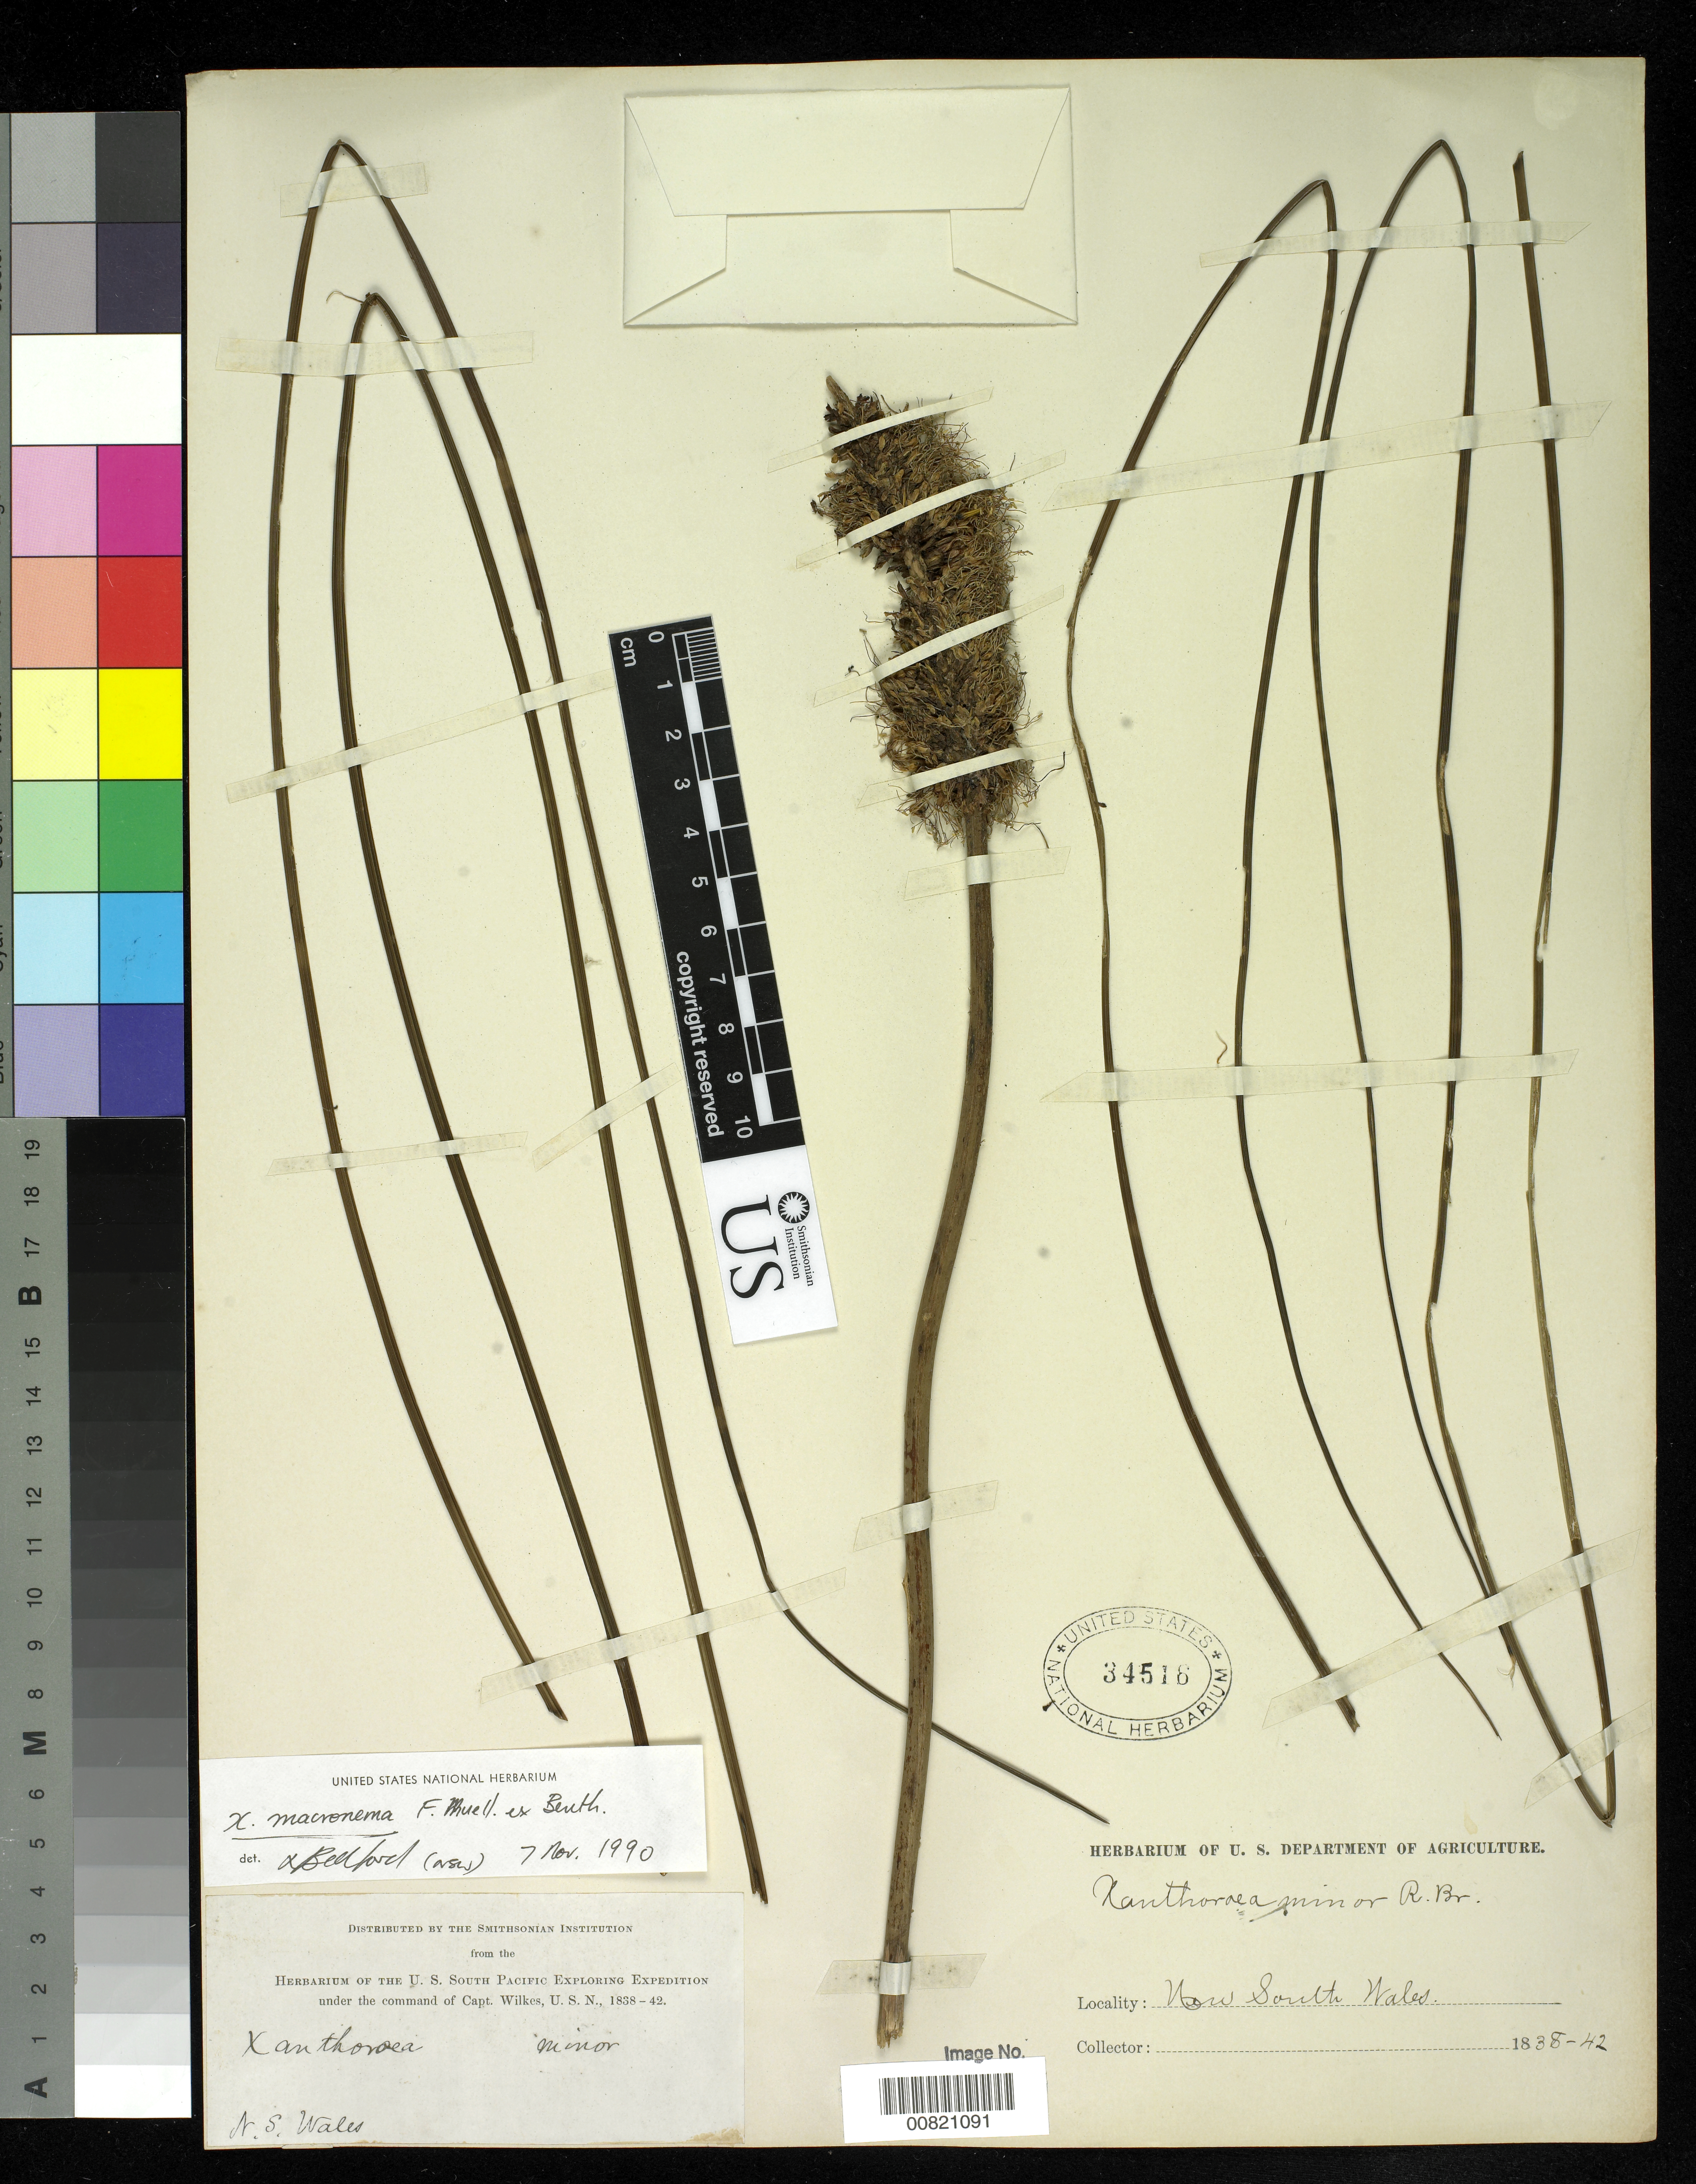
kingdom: Plantae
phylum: Tracheophyta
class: Liliopsida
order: Asparagales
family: Asphodelaceae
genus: Xanthorrhoea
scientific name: Xanthorrhoea macronema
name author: F. Muell. ex Benth.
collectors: Wilkes Explor. Exped.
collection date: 1838/1842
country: Australia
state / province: New South Wales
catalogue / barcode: US 34516